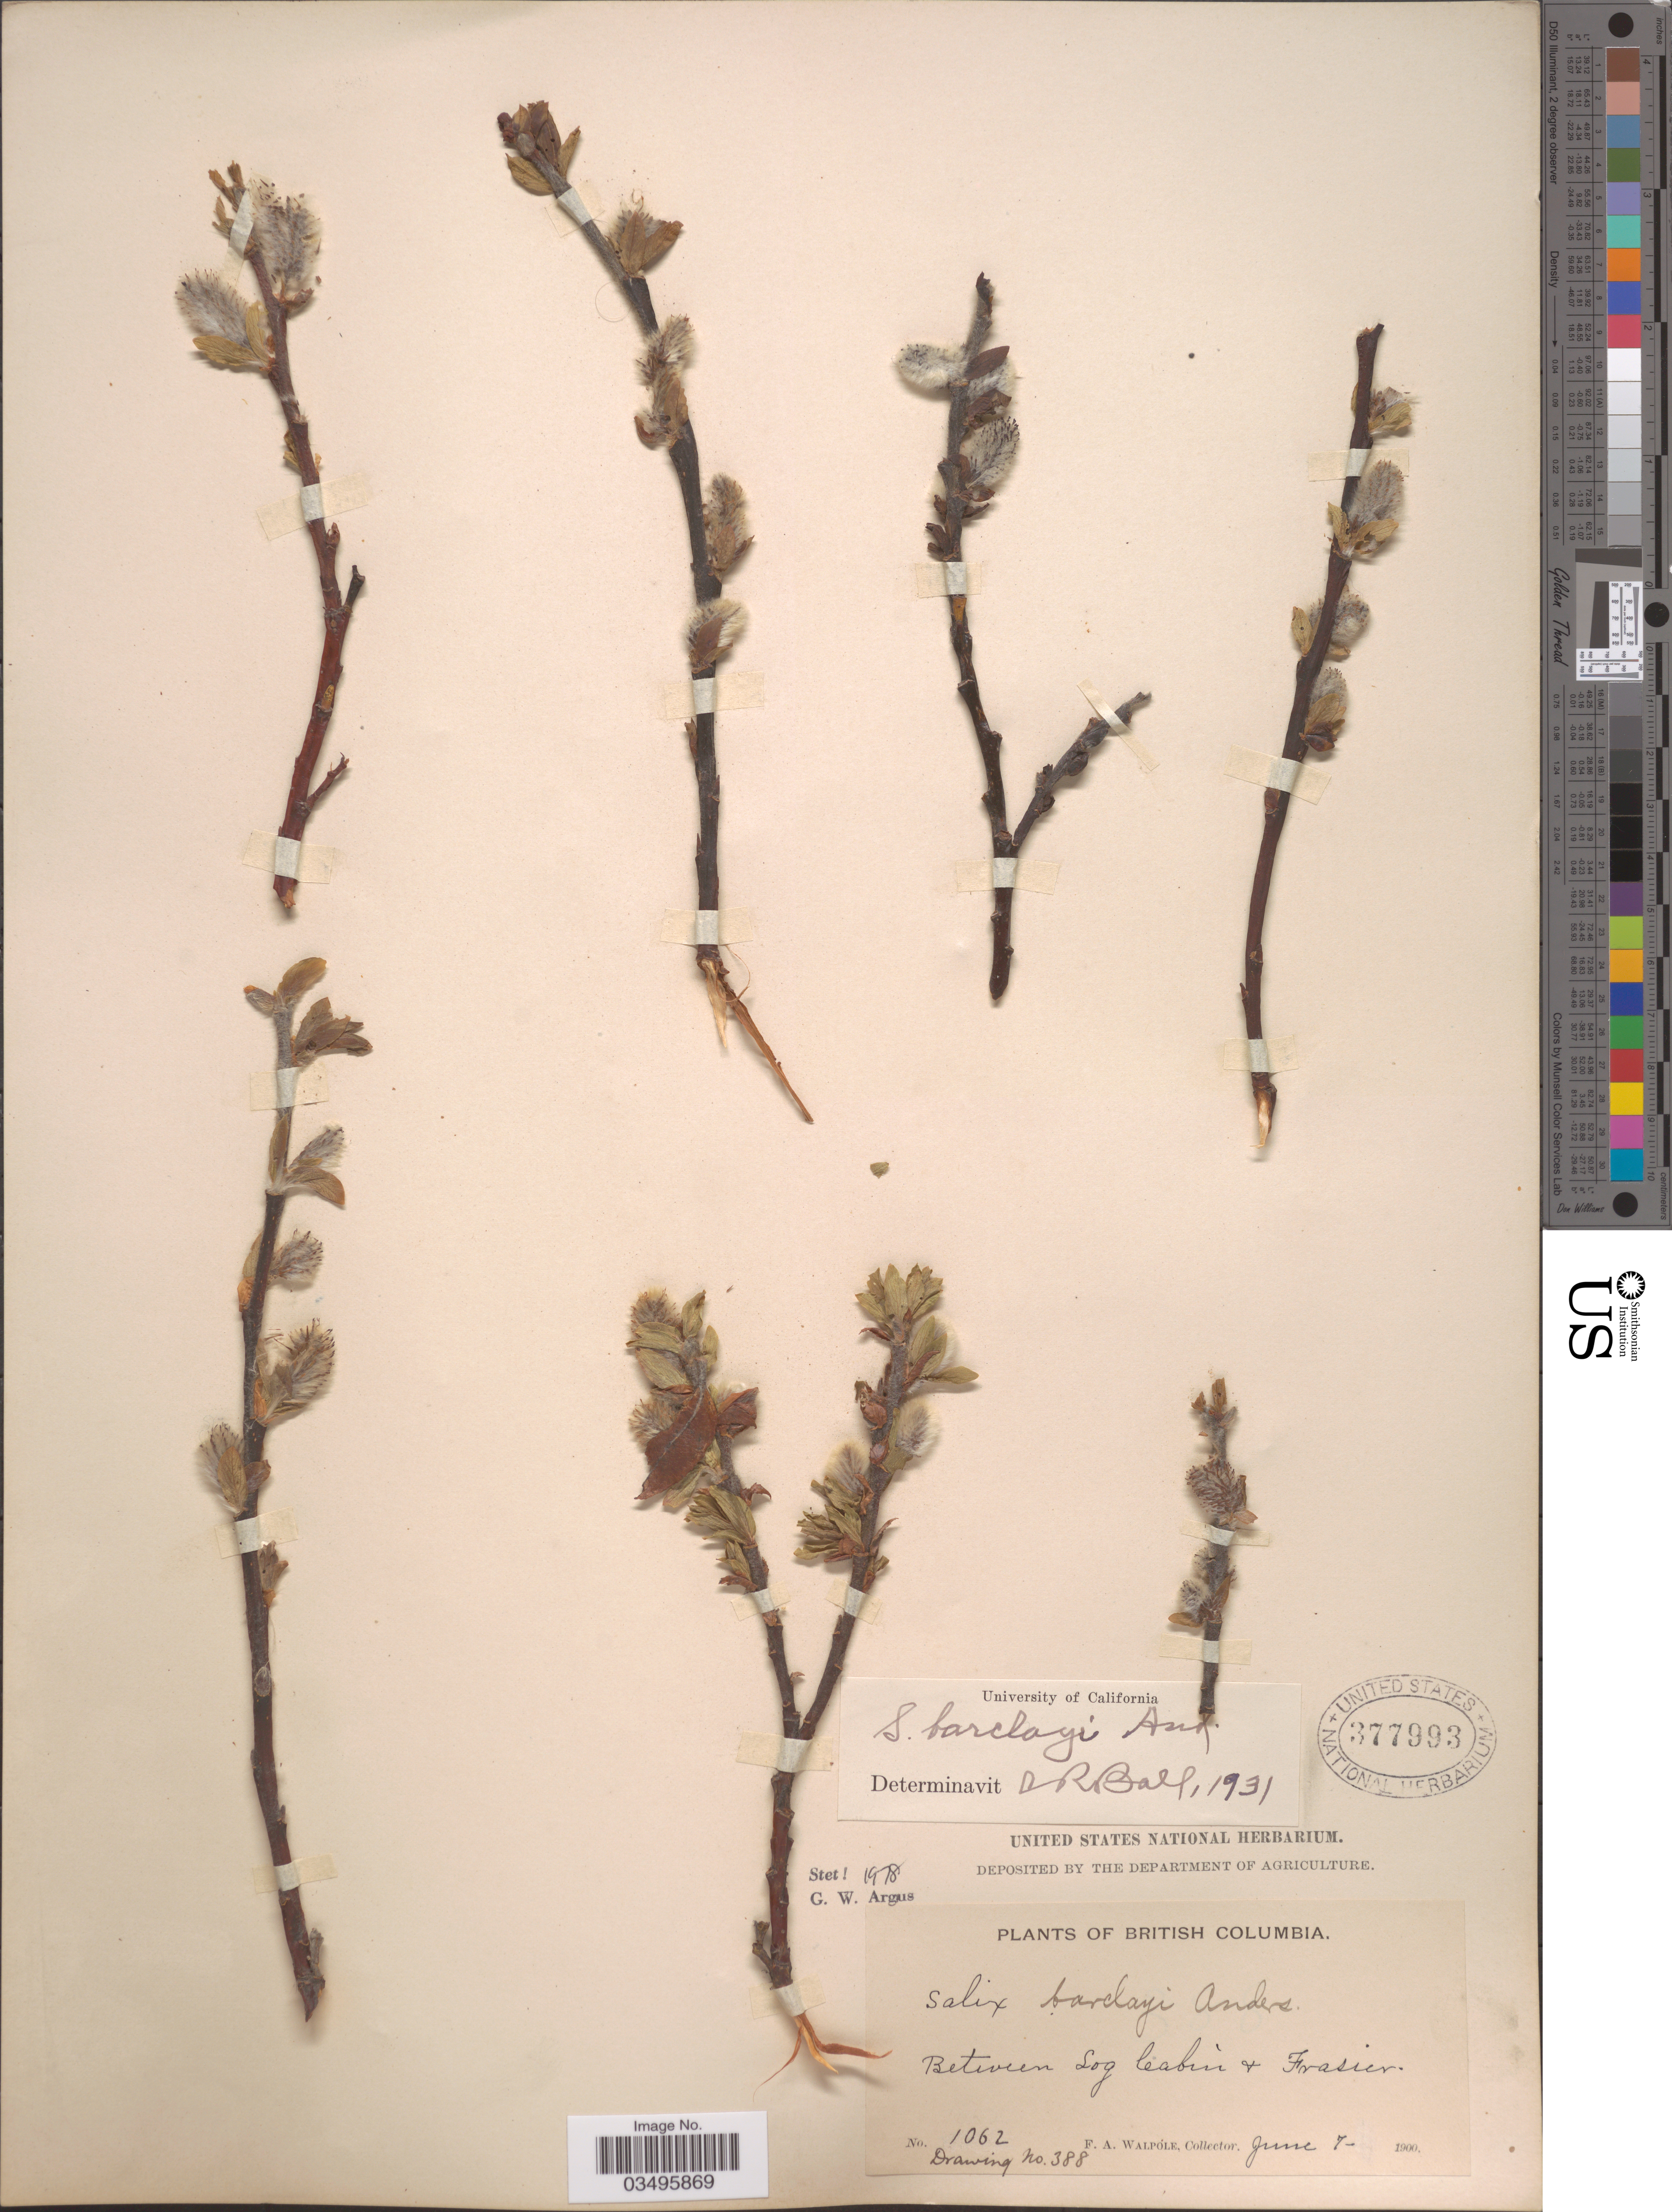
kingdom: Plantae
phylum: Tracheophyta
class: Magnoliopsida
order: Malpighiales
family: Salicaceae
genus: Salix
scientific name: Salix barclayi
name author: Andersson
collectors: F. Walpole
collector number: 1062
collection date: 1900-06-07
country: Canada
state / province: British Columbia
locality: Between Log Cabin & Frasier.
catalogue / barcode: US 377993